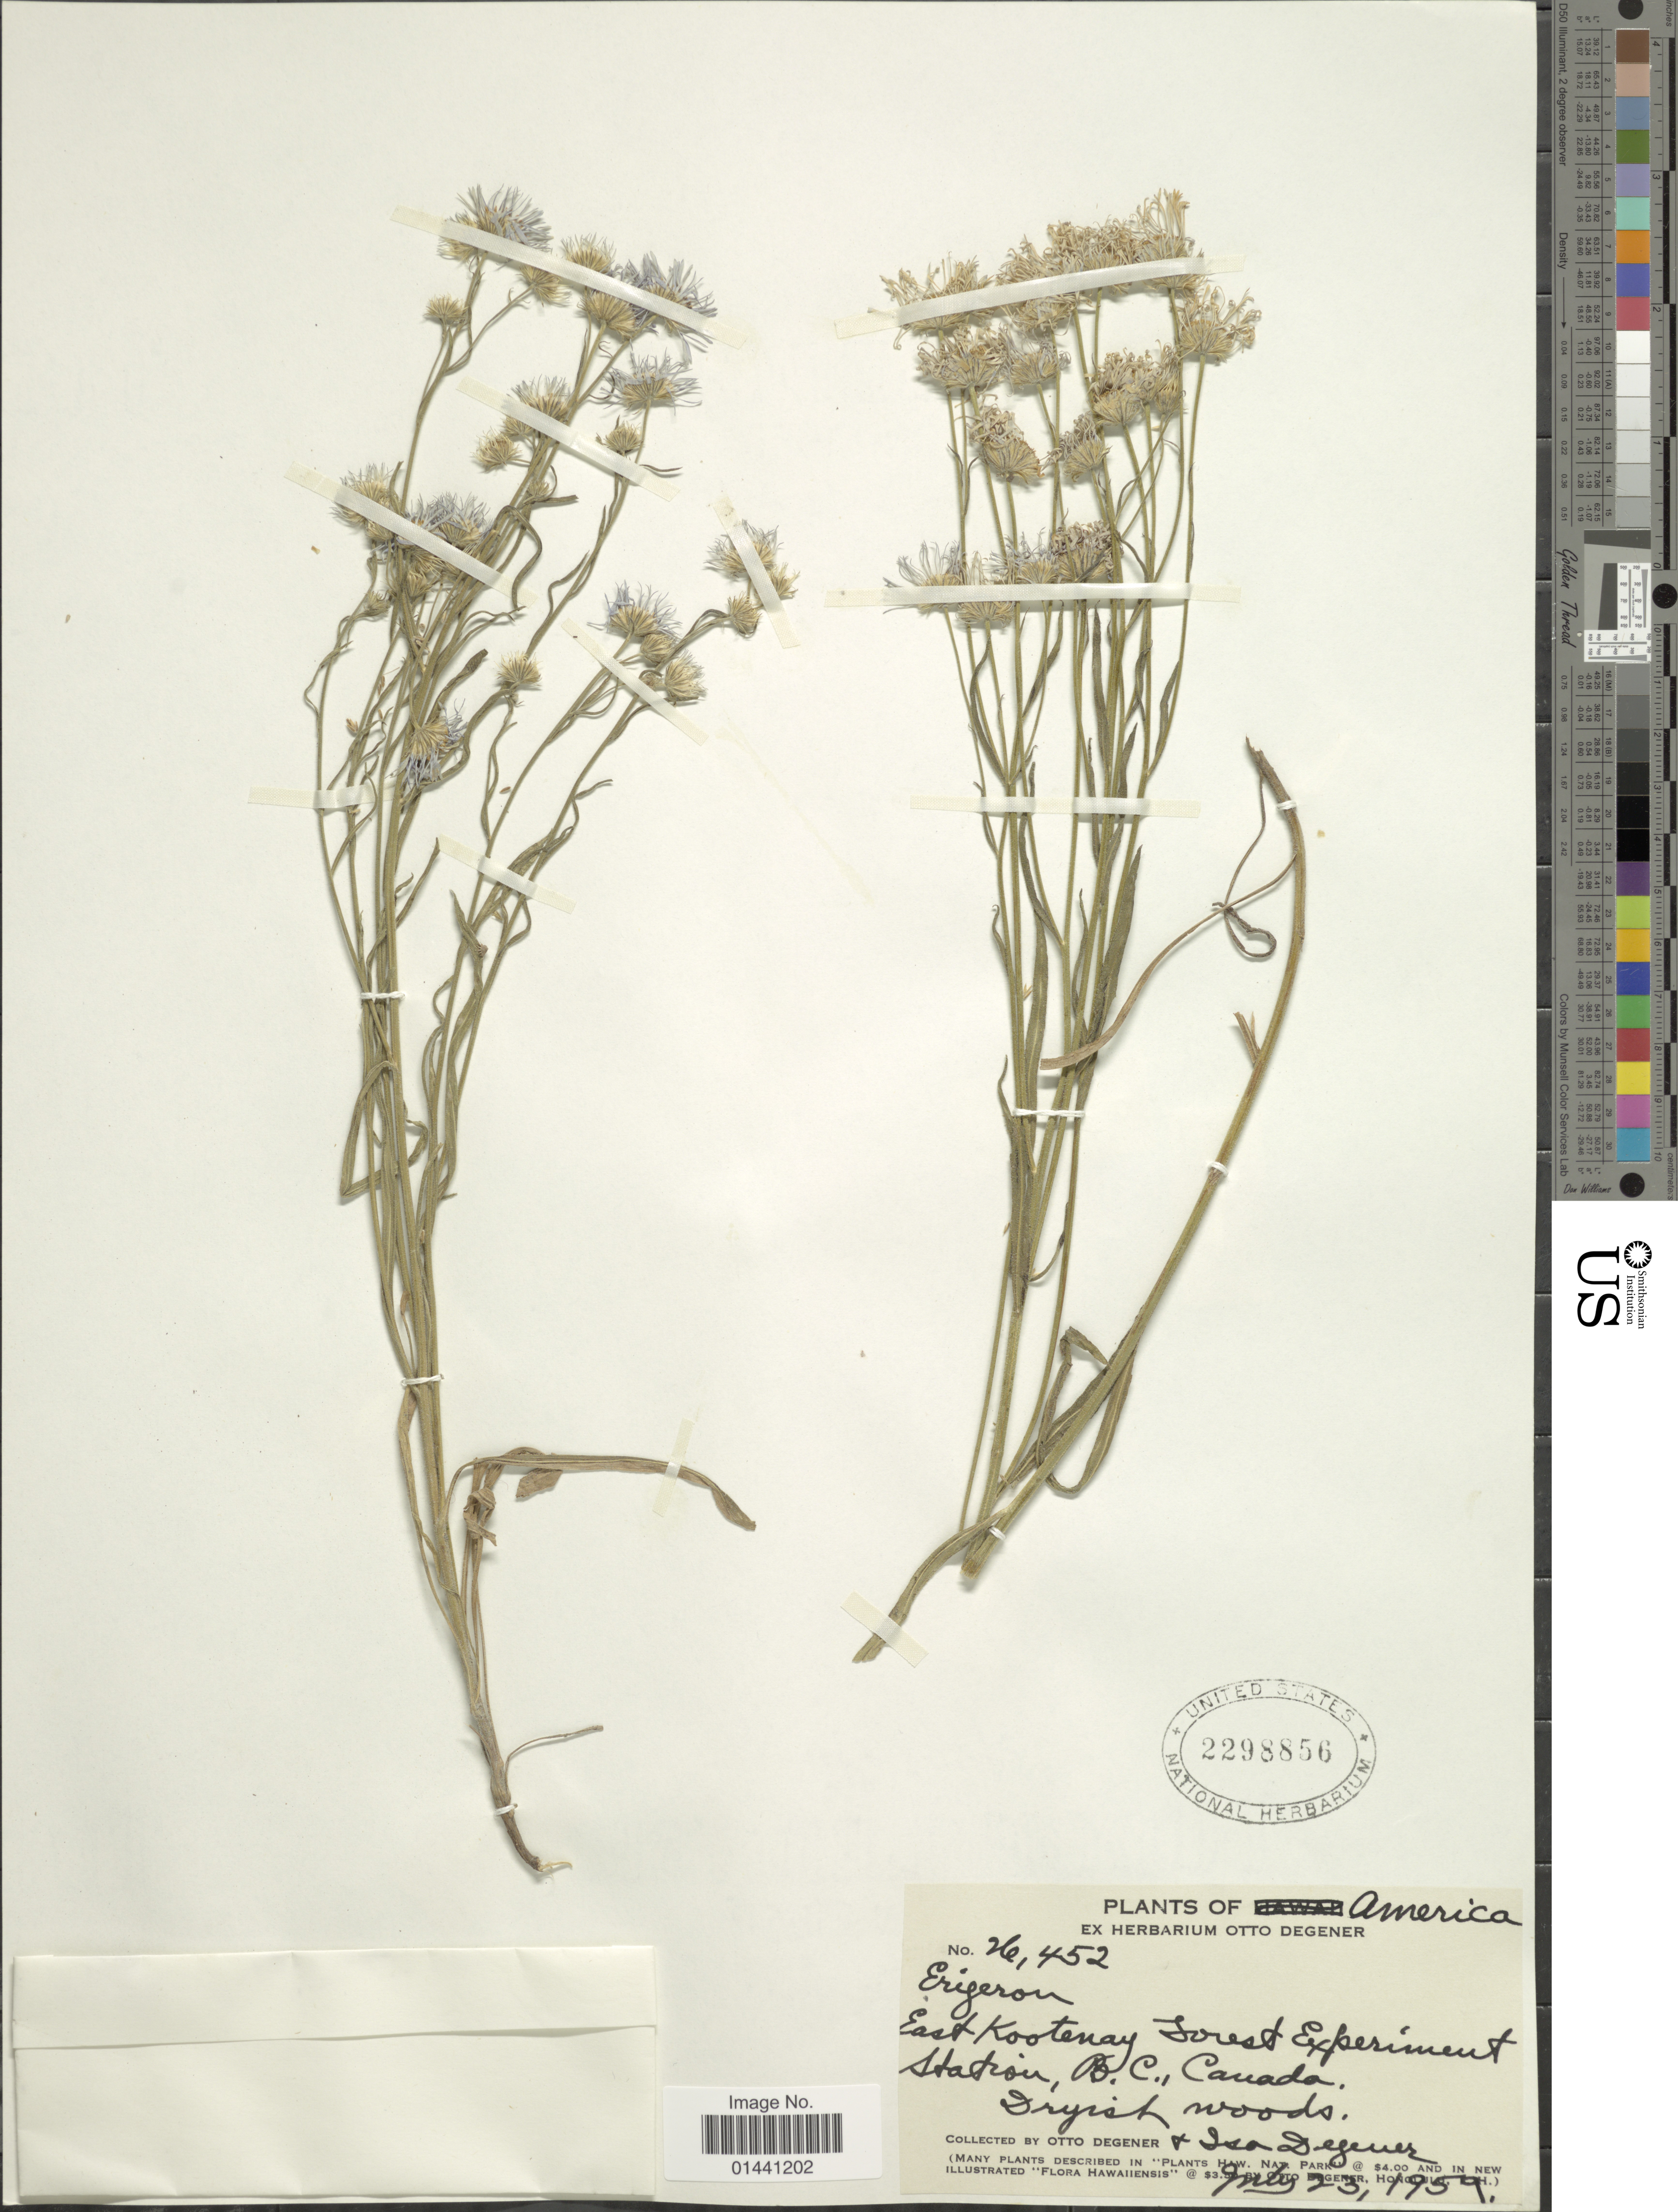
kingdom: Plantae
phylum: Tracheophyta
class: Magnoliopsida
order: Asterales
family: Asteraceae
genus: Erigeron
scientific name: Erigeron sp.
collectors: O. Degener & I. Degener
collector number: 26452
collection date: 1959-07-23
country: Canada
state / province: British Columbia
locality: East Kootenay Forest Experiment Station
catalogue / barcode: US 2298856